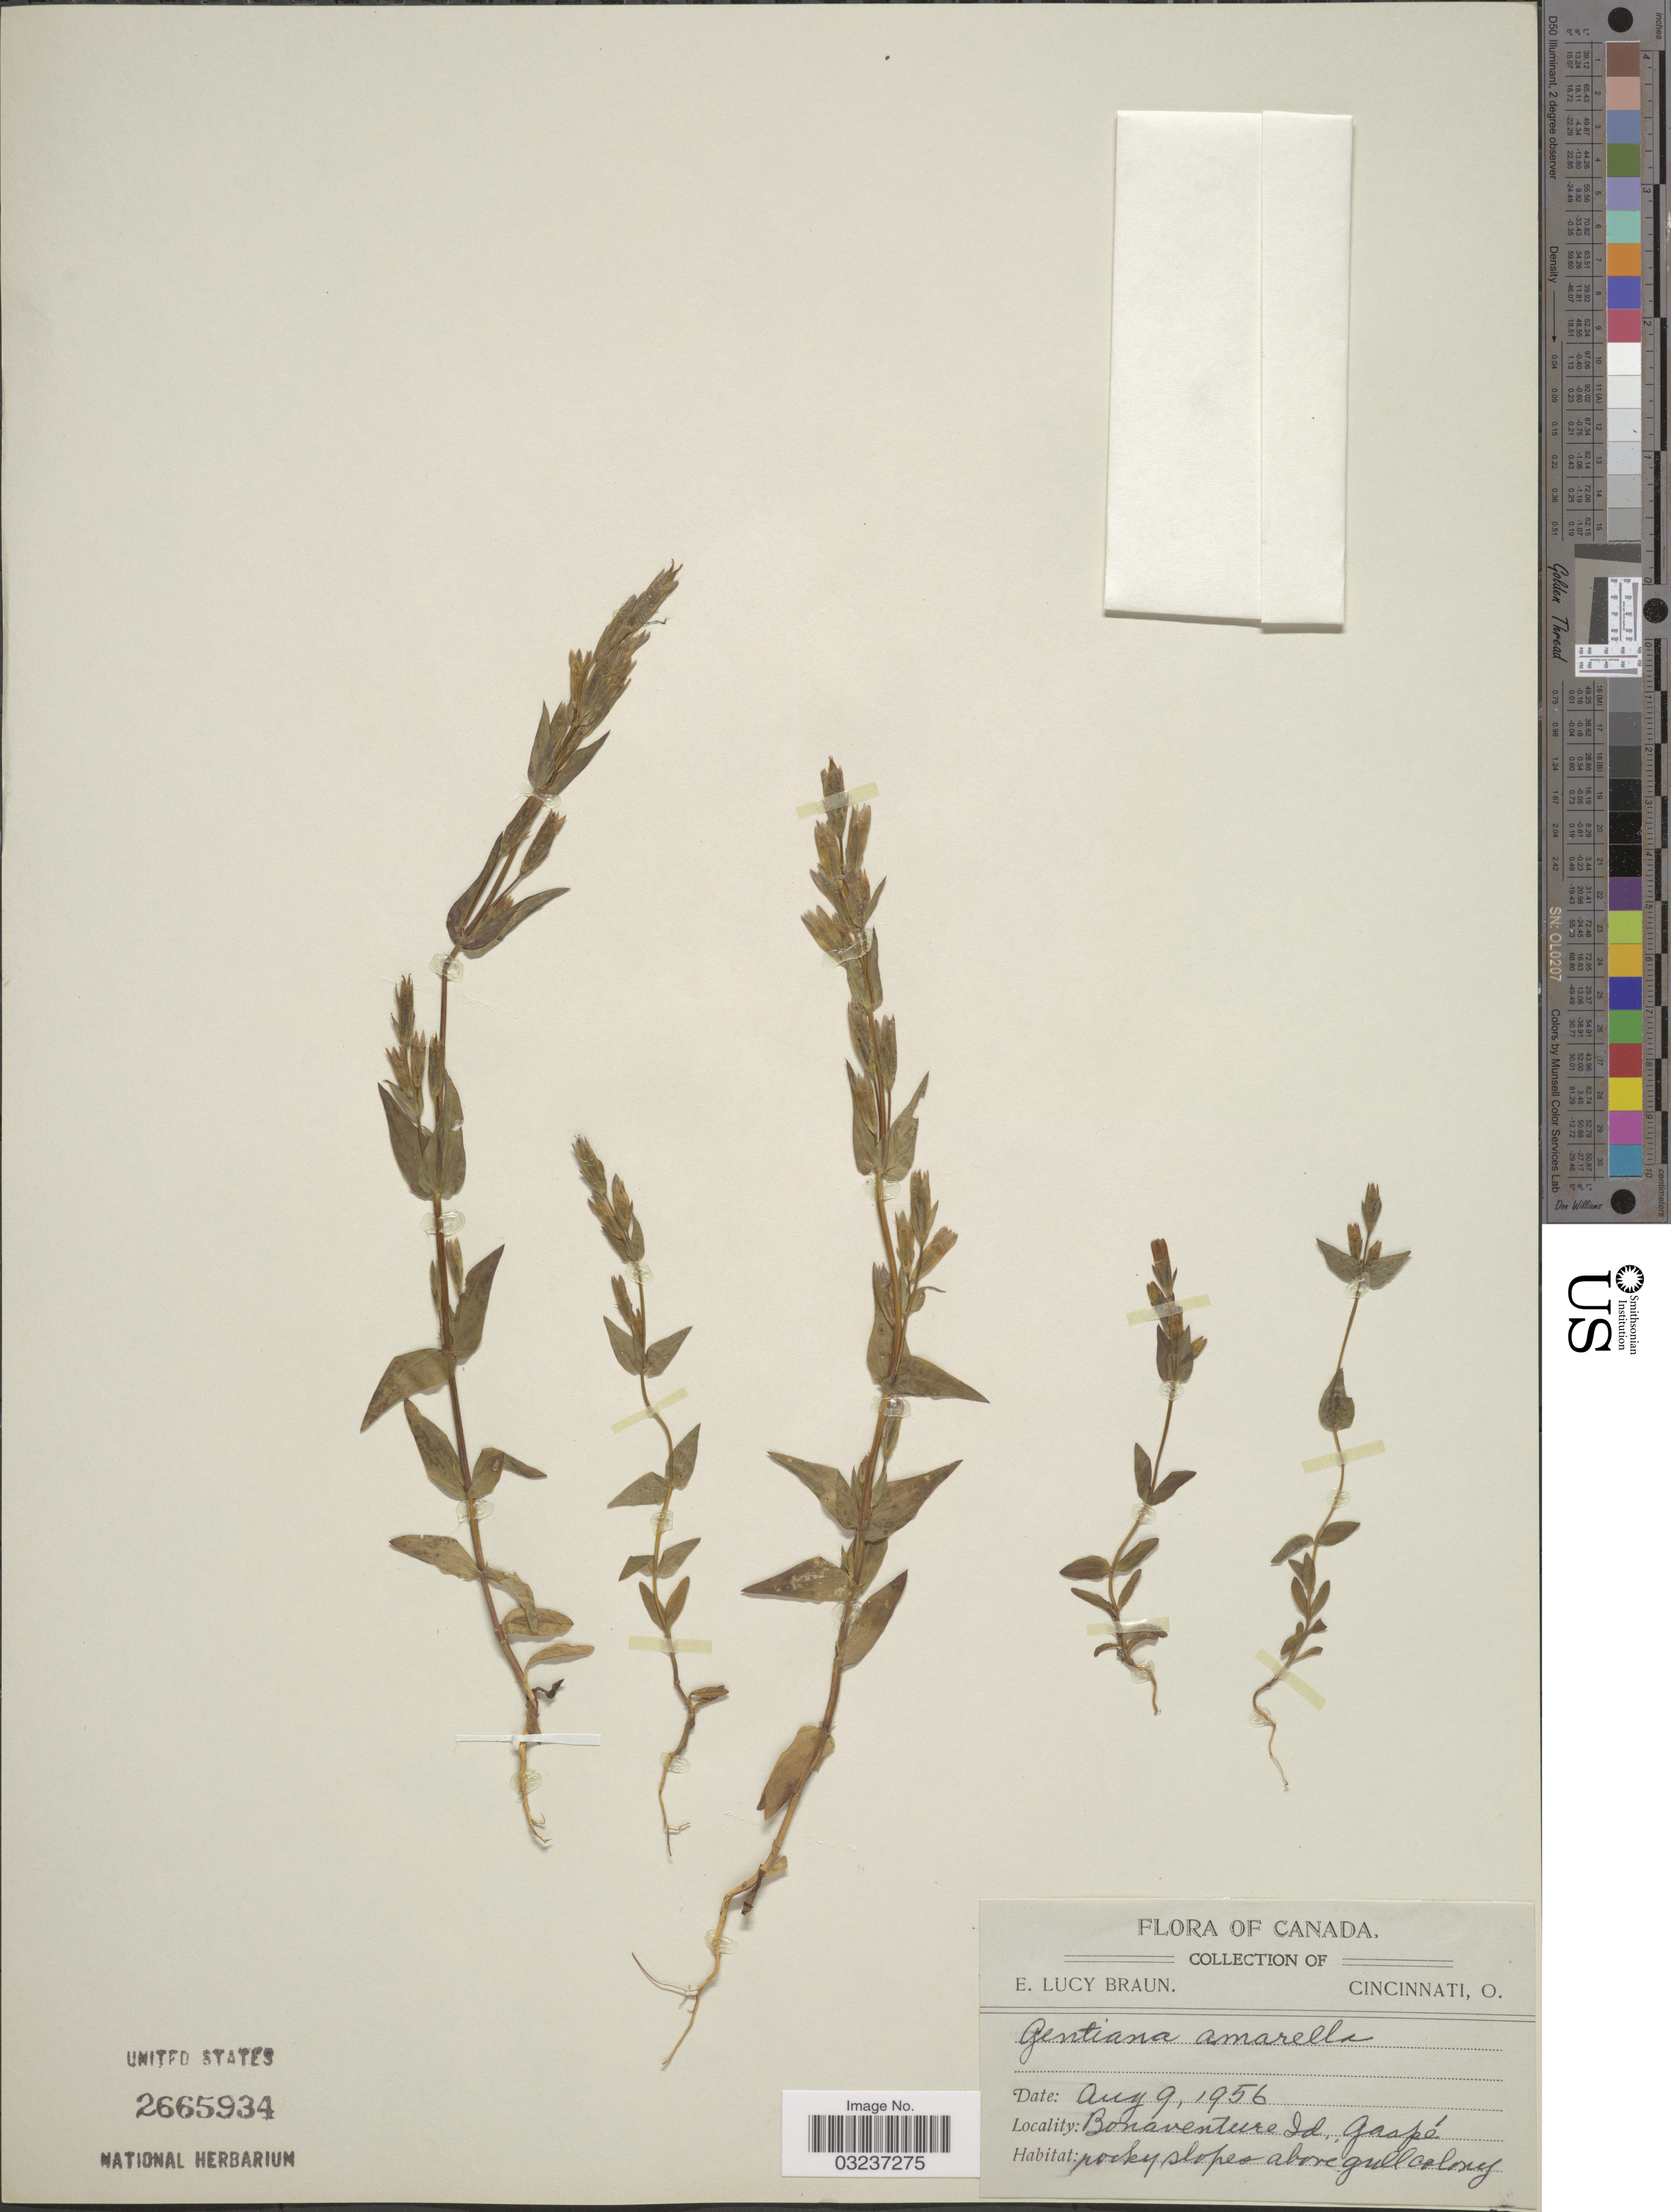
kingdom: Plantae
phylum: Tracheophyta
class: Magnoliopsida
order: Gentianales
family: Gentianaceae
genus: Gentianella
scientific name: Gentianella amarella subsp. acuta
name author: (Michx.) J.M. Gillett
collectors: E. Braun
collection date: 1956-08-09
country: Canada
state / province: Quebec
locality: Bonaventure Id., Gaspé.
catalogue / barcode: US 2665934